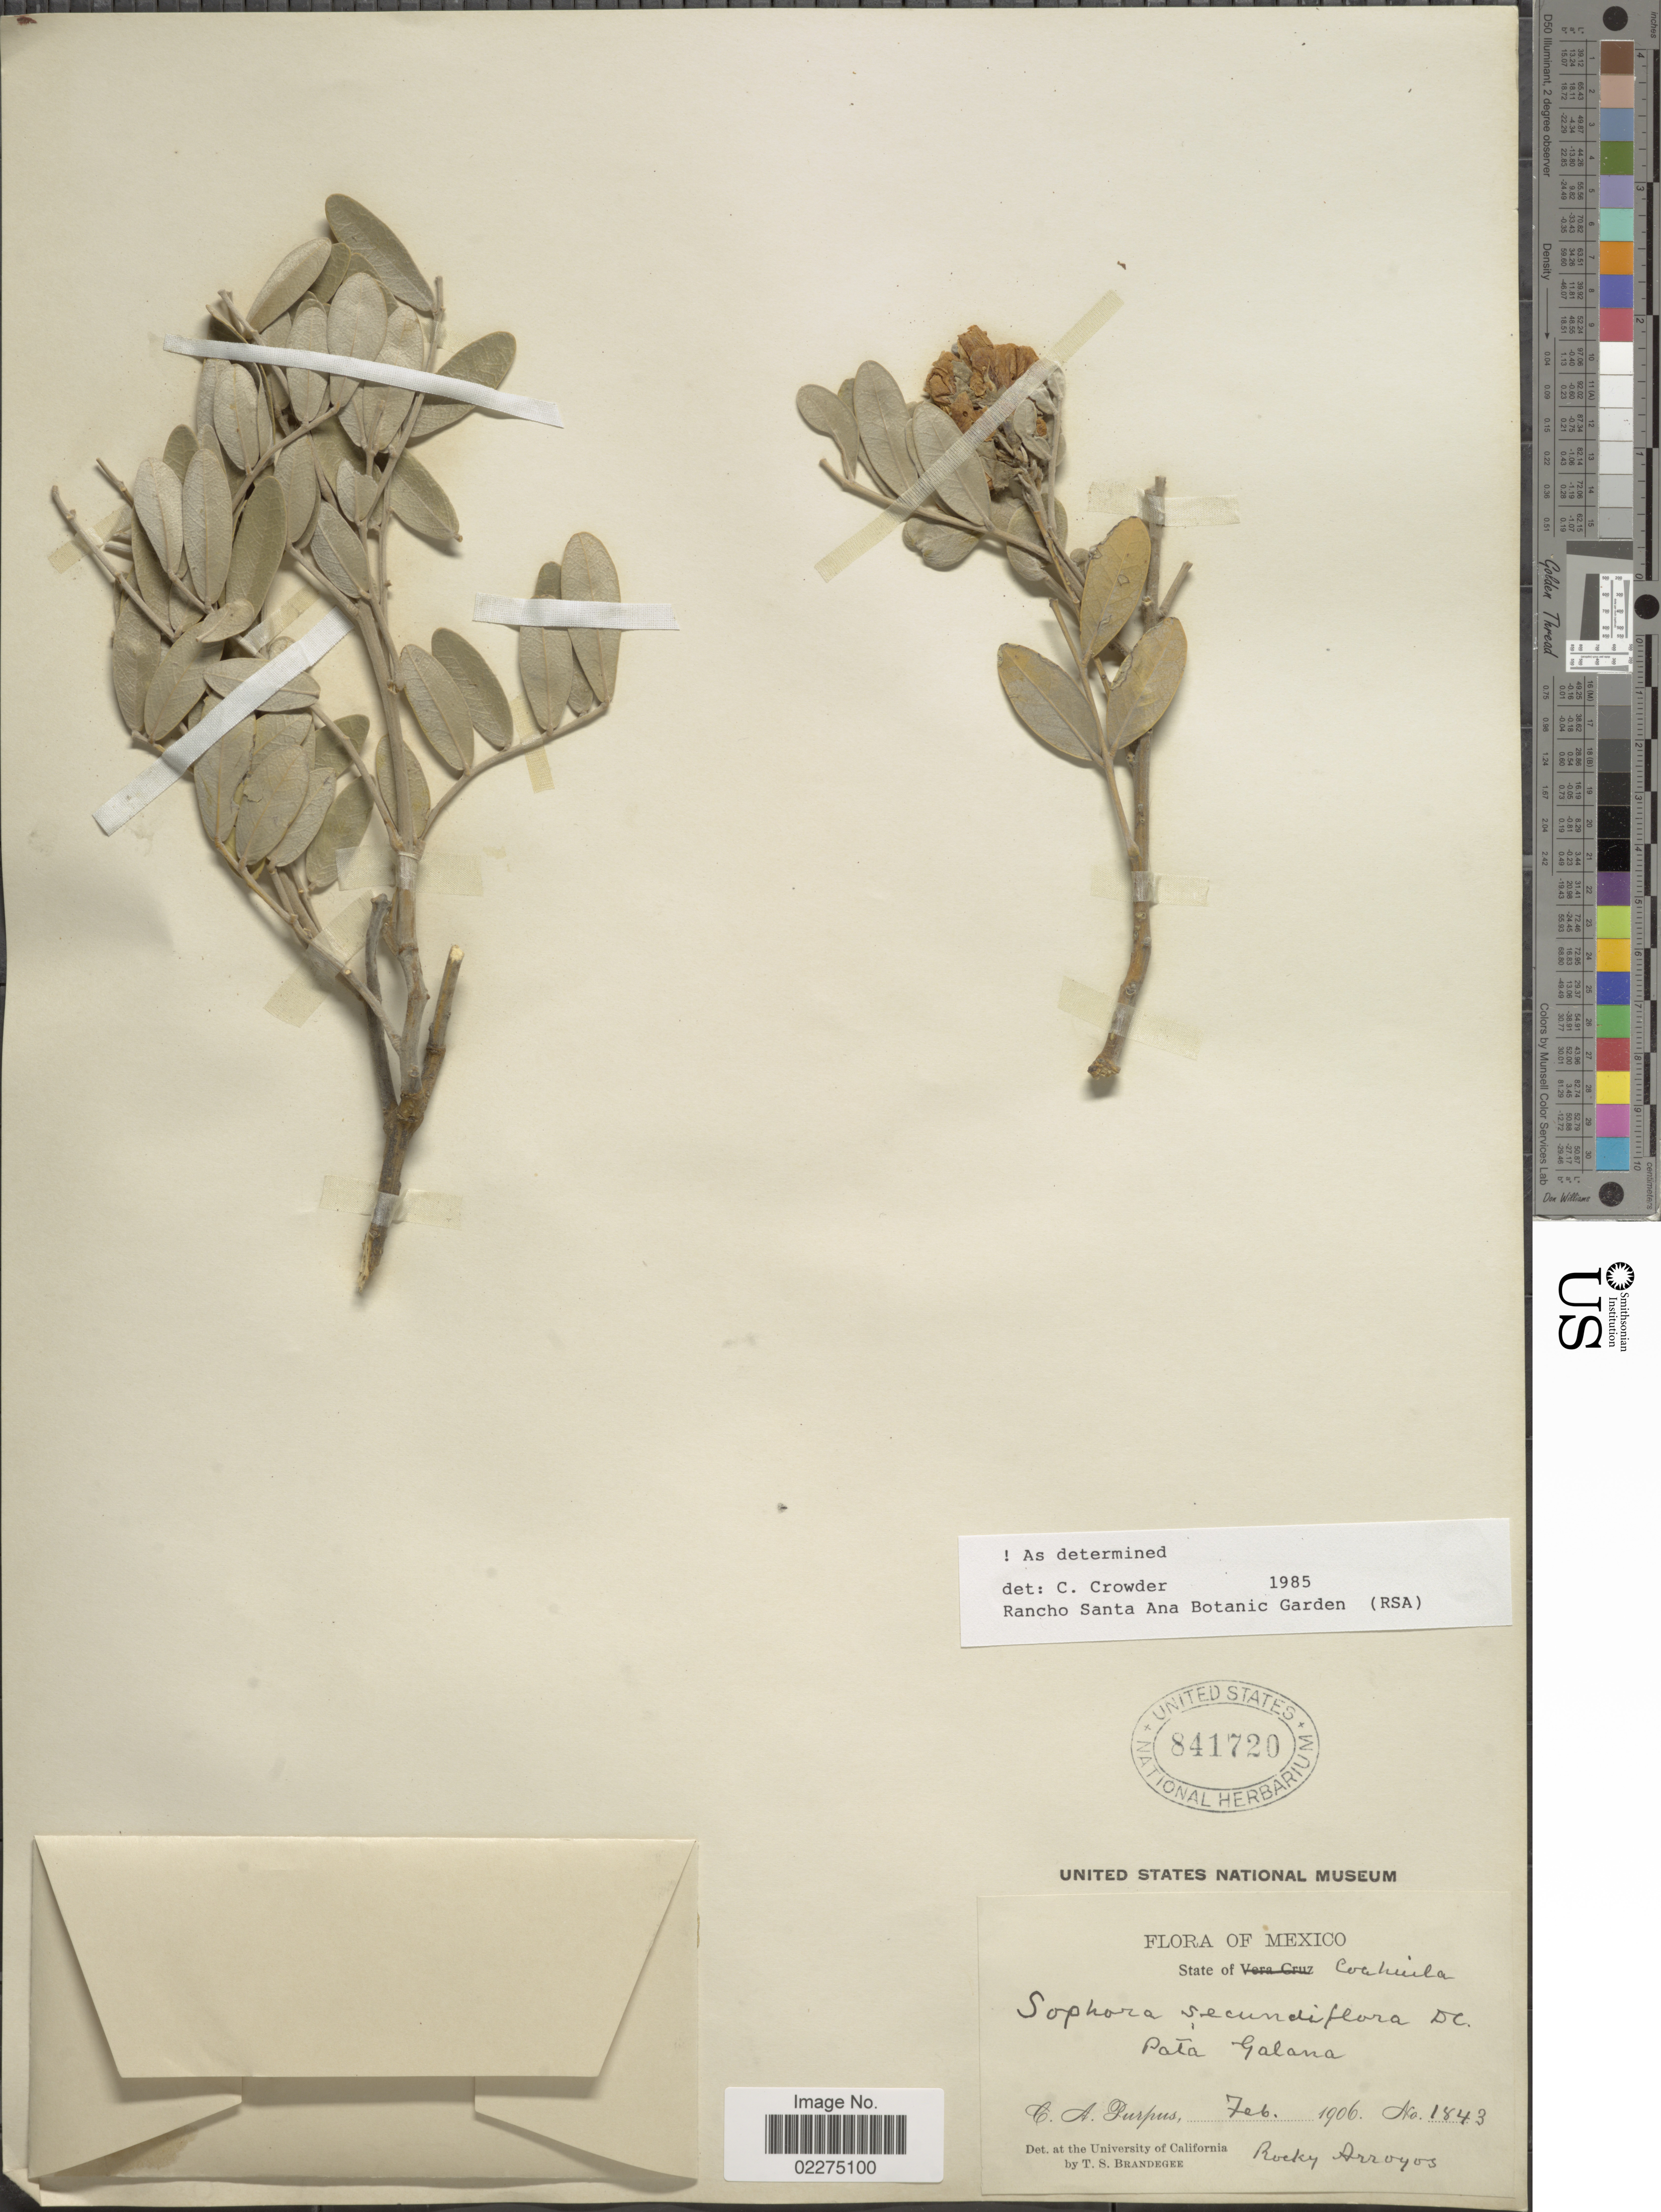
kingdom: Plantae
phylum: Tracheophyta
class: Magnoliopsida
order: Fabales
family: Fabaceae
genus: Dermatophyllum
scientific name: Dermatophyllum secundiflorum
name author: (Ortega) Gandhi & Reveal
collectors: C. A. Purpus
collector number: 1843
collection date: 1906-02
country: Mexico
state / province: Coahuila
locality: Pata Galana. Rocky Arroyos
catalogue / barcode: US 841720